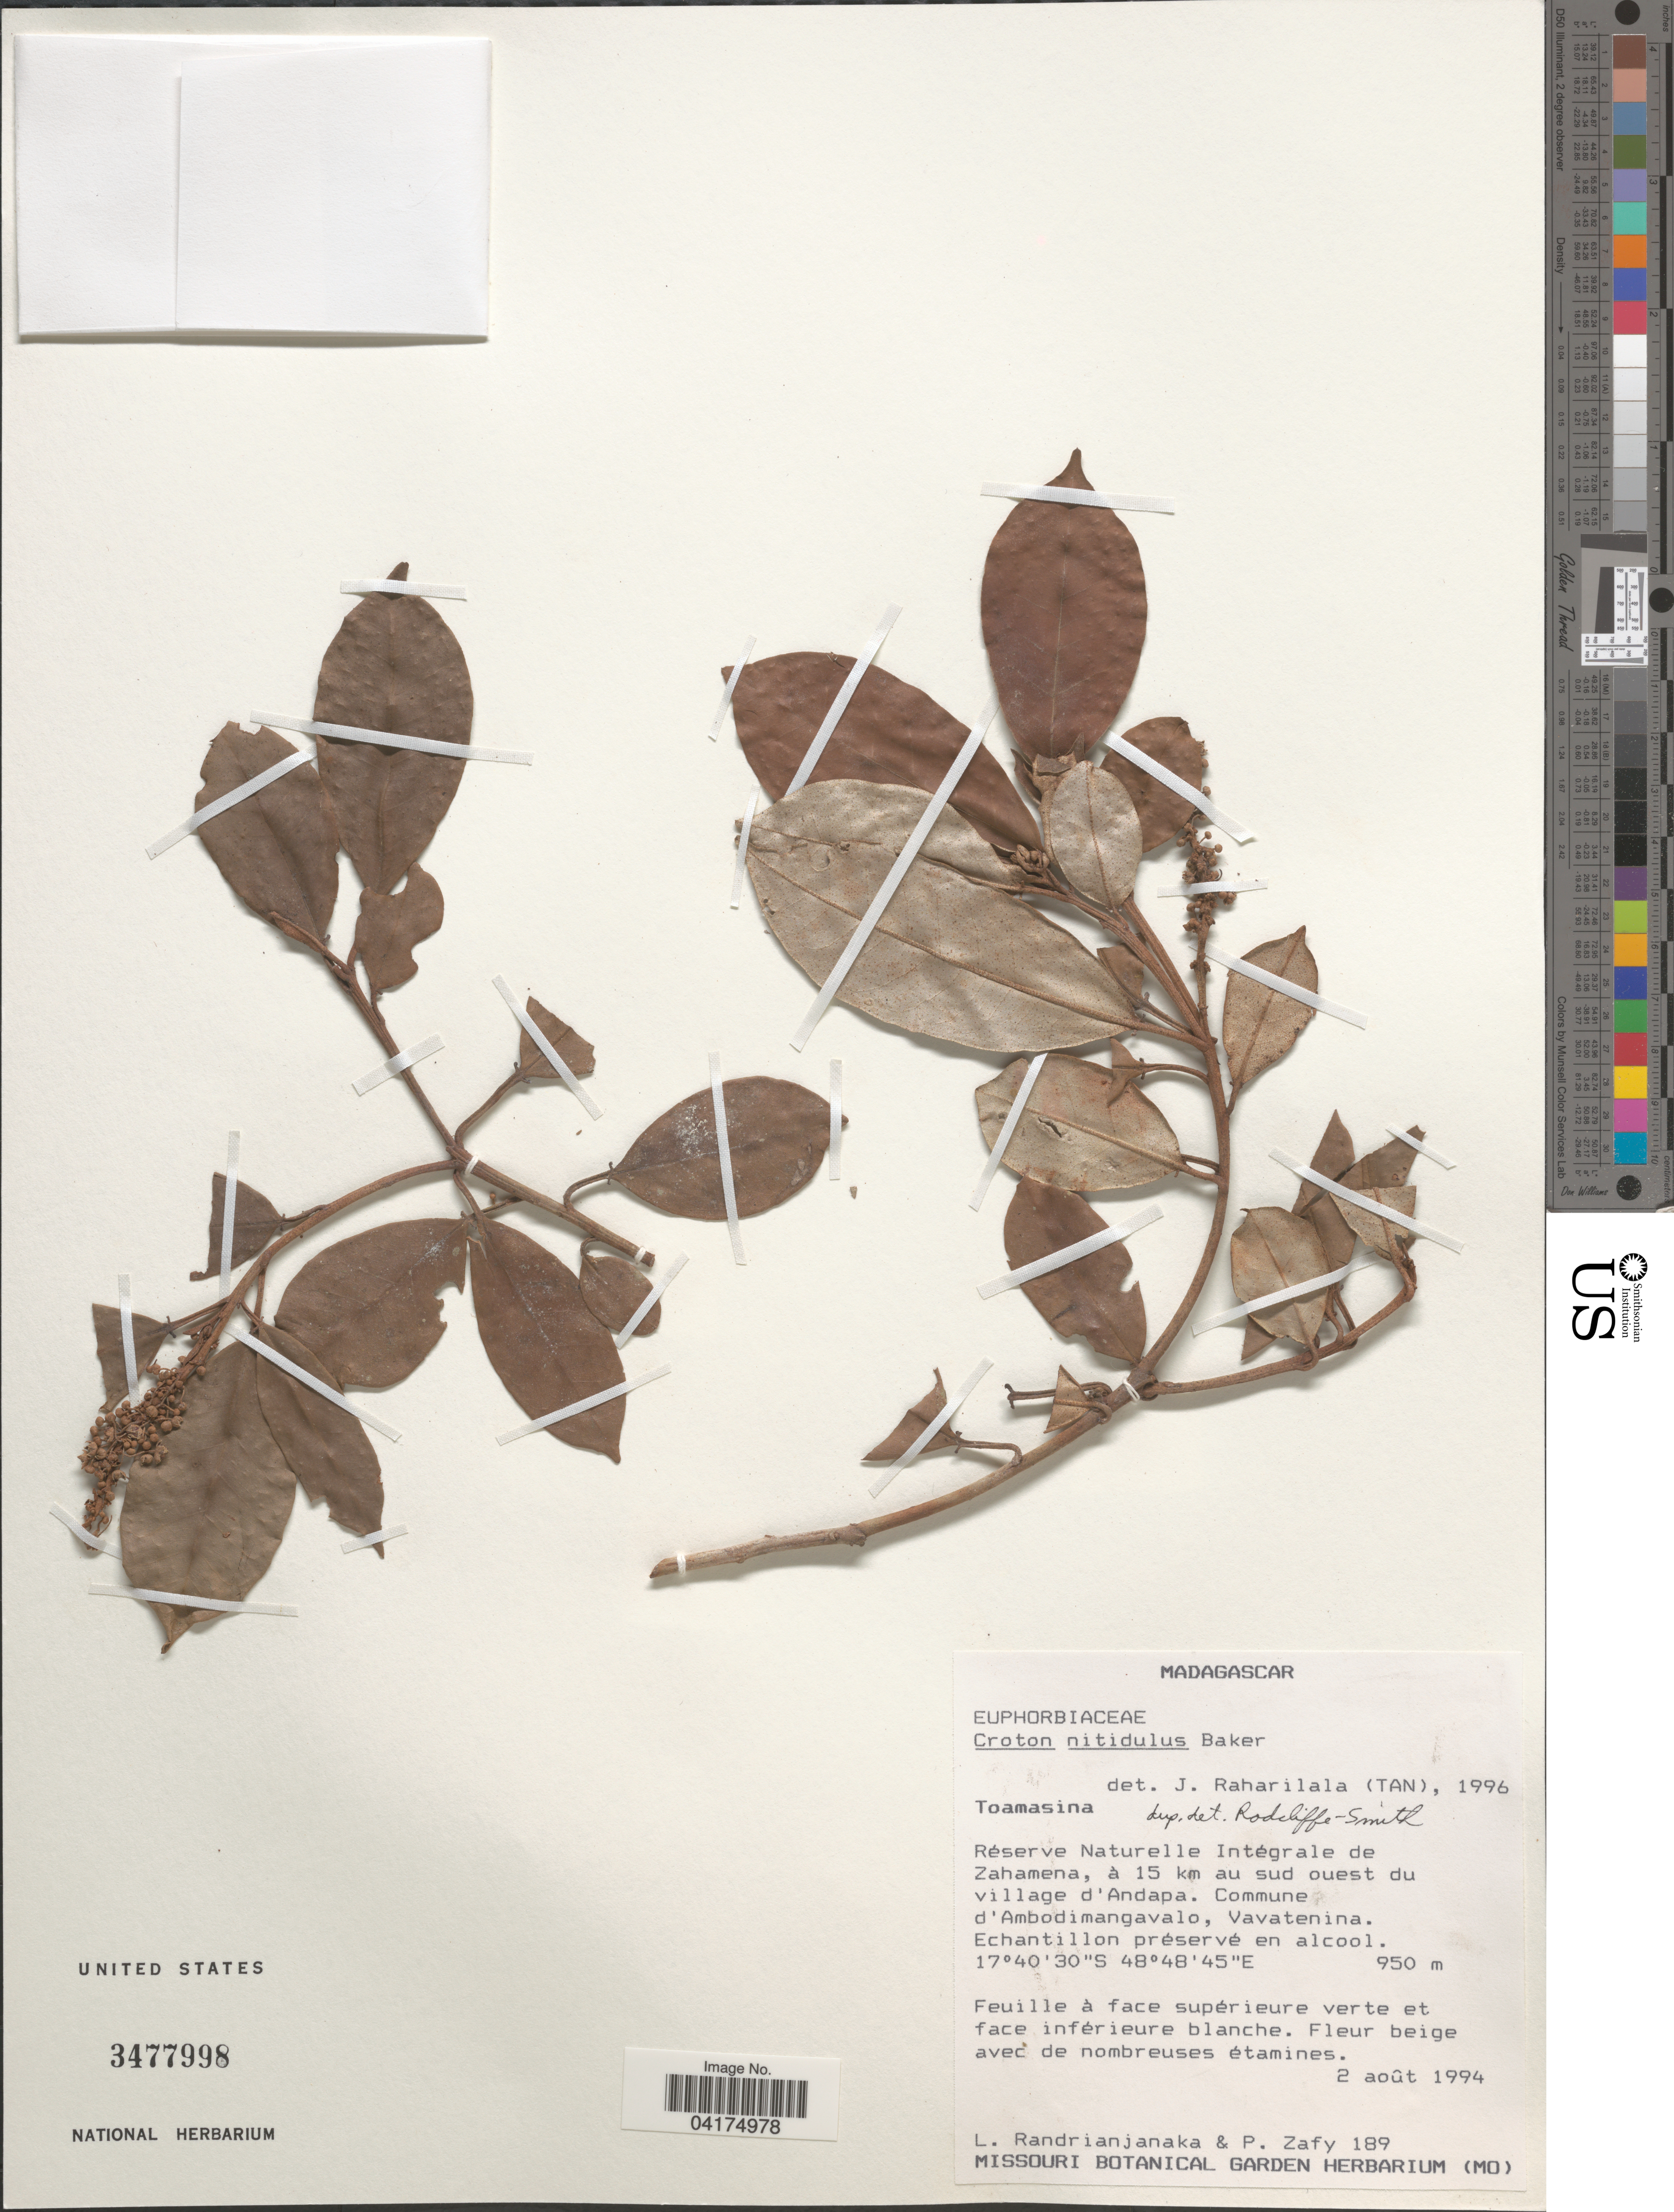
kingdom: Plantae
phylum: Tracheophyta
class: Magnoliopsida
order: Malpighiales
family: Euphorbiaceae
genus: Croton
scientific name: Croton nitidulus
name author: Baker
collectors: L. Randrianjanaka & P. Zafy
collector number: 189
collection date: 1994-08-02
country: Madagascar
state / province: Alaotra Mangoro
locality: Réserve Naturelle Intégrale de Zahamena, à 15 km au sud ouest du village d'Andapa. Commune d'Ambodimangavalo, Vavatenina.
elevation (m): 950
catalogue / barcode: US 3477998